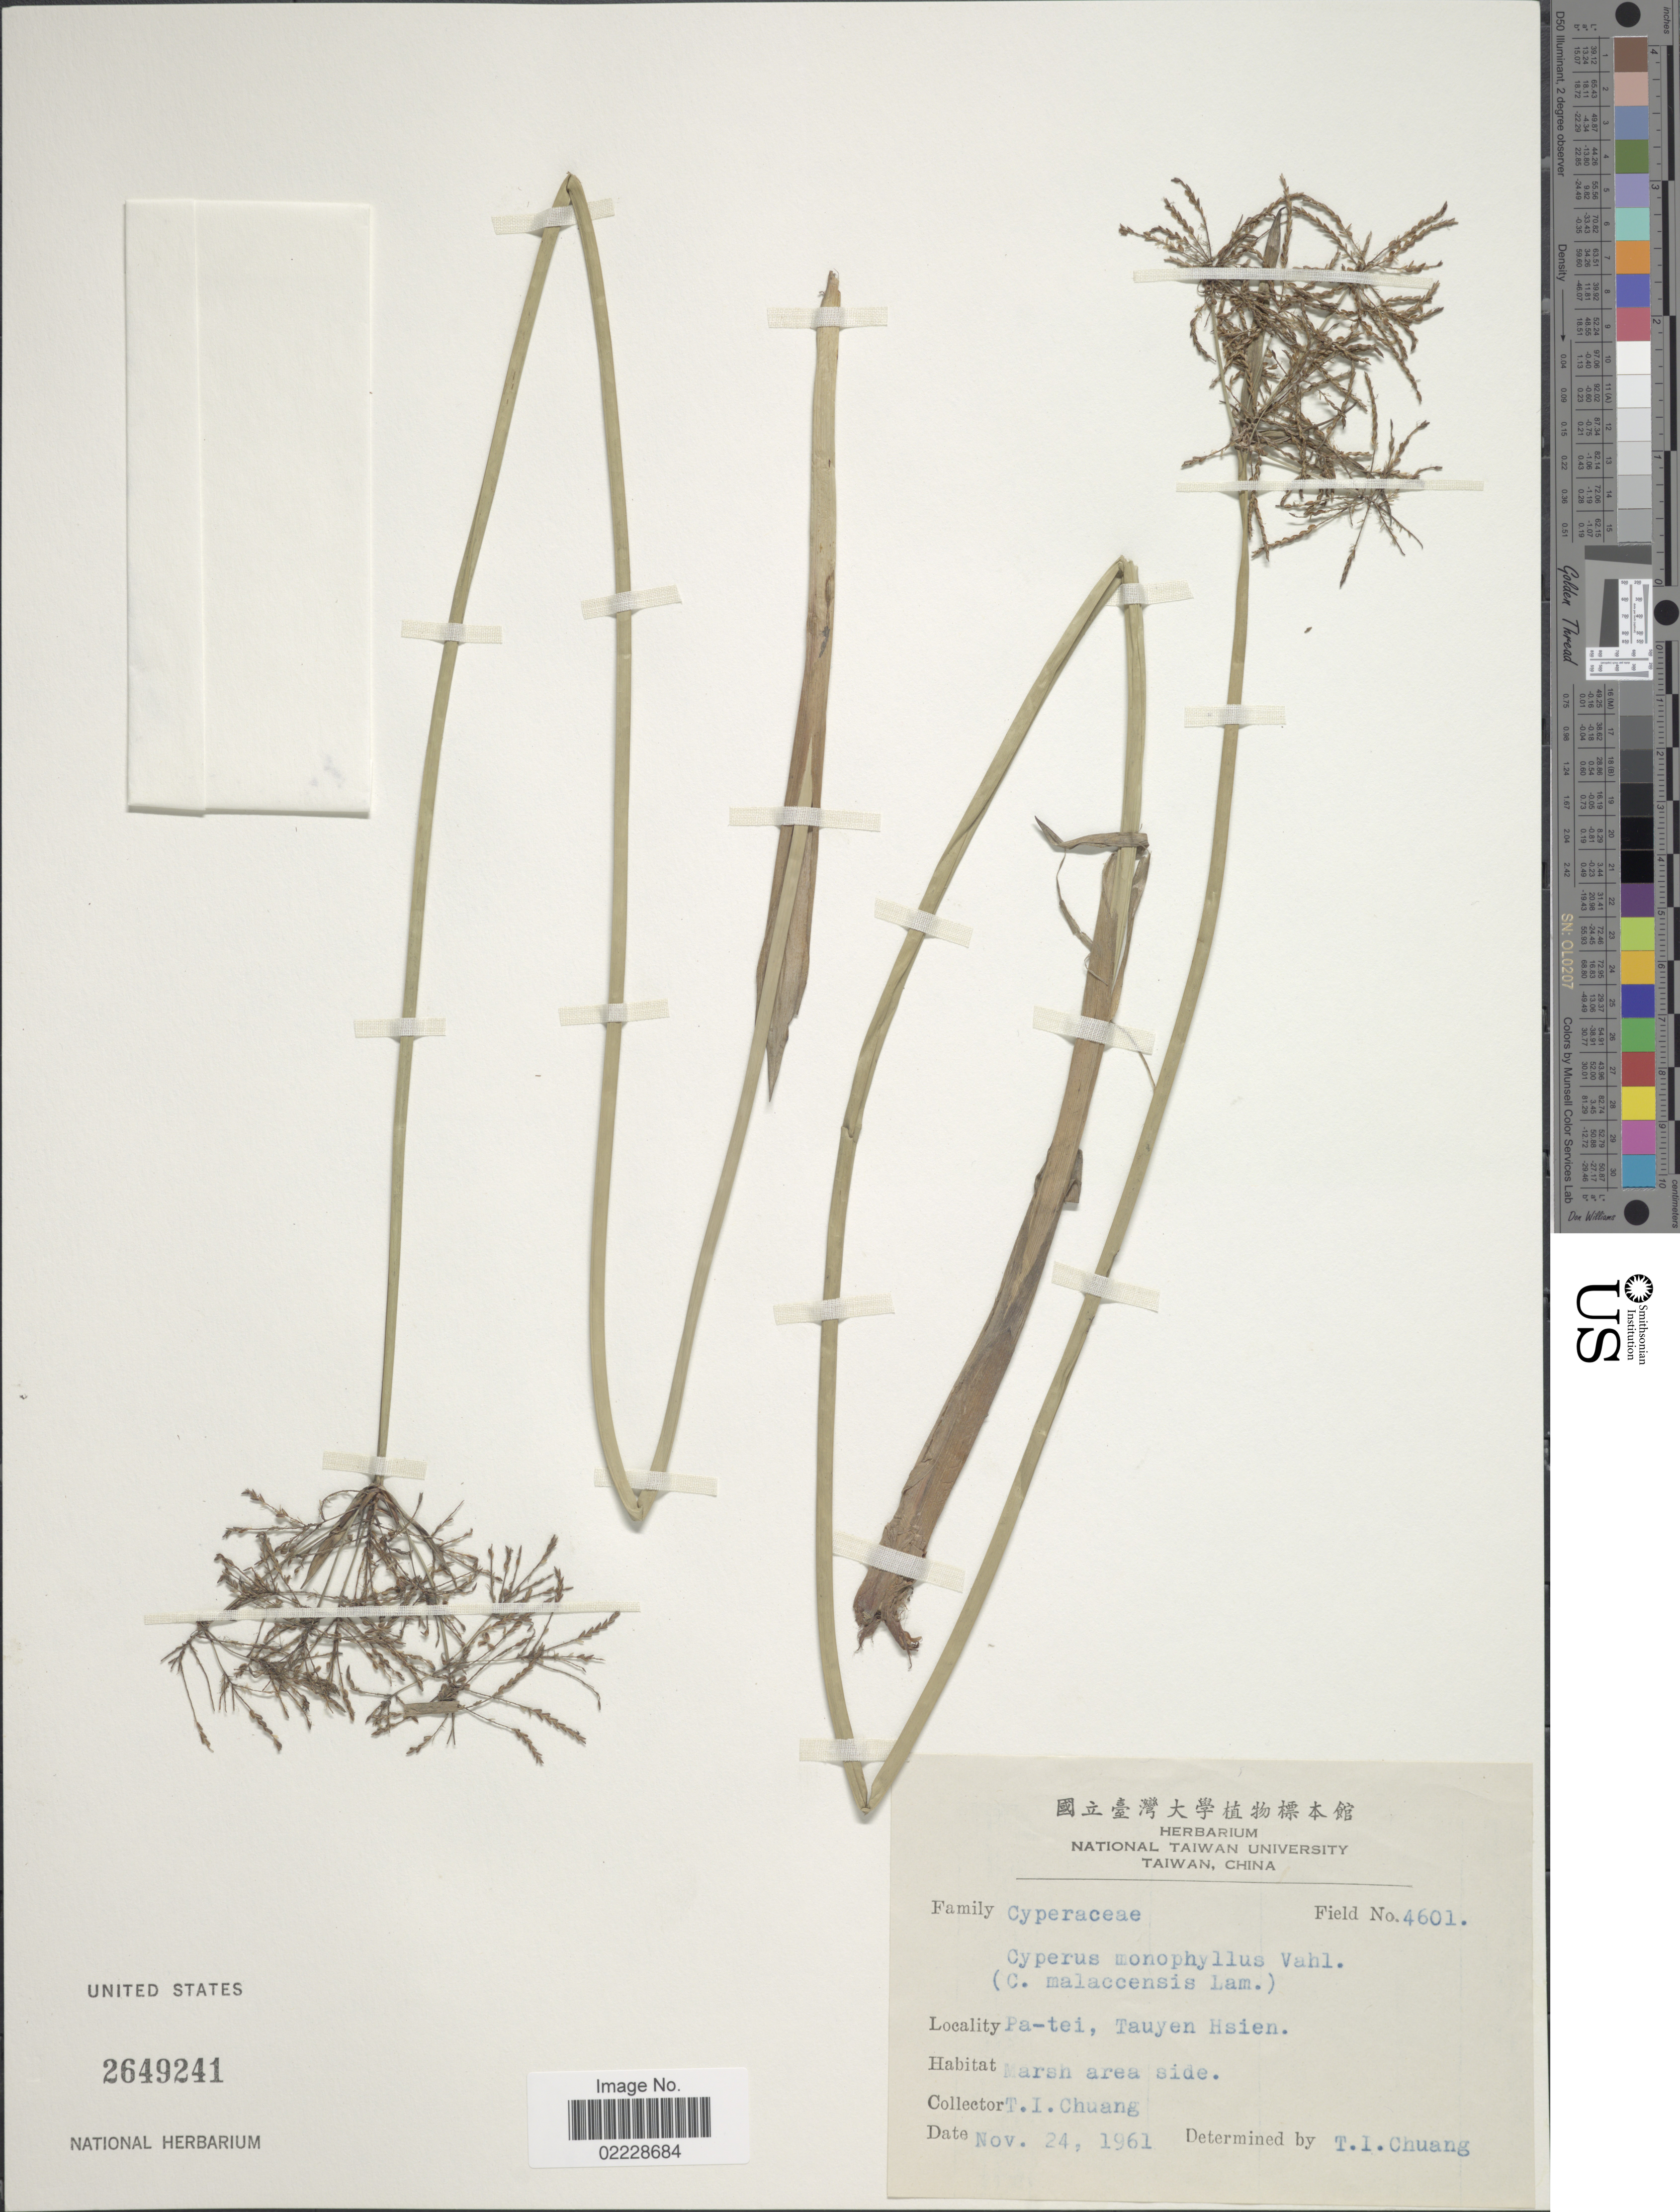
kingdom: Plantae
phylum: Tracheophyta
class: Liliopsida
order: Poales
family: Cyperaceae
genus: Cyperus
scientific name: Cyperus malaccensis subsp. monophyllus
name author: (Vahl) T. Koyama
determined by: Strong, Mark T., (BOT), Smithsonian Institution - National Museum of Natural History (UNITED STATES)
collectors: T. Chuang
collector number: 4601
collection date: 1961-11-24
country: Taiwan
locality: Pa-tei, Tauyen Hsien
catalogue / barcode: US 2649241